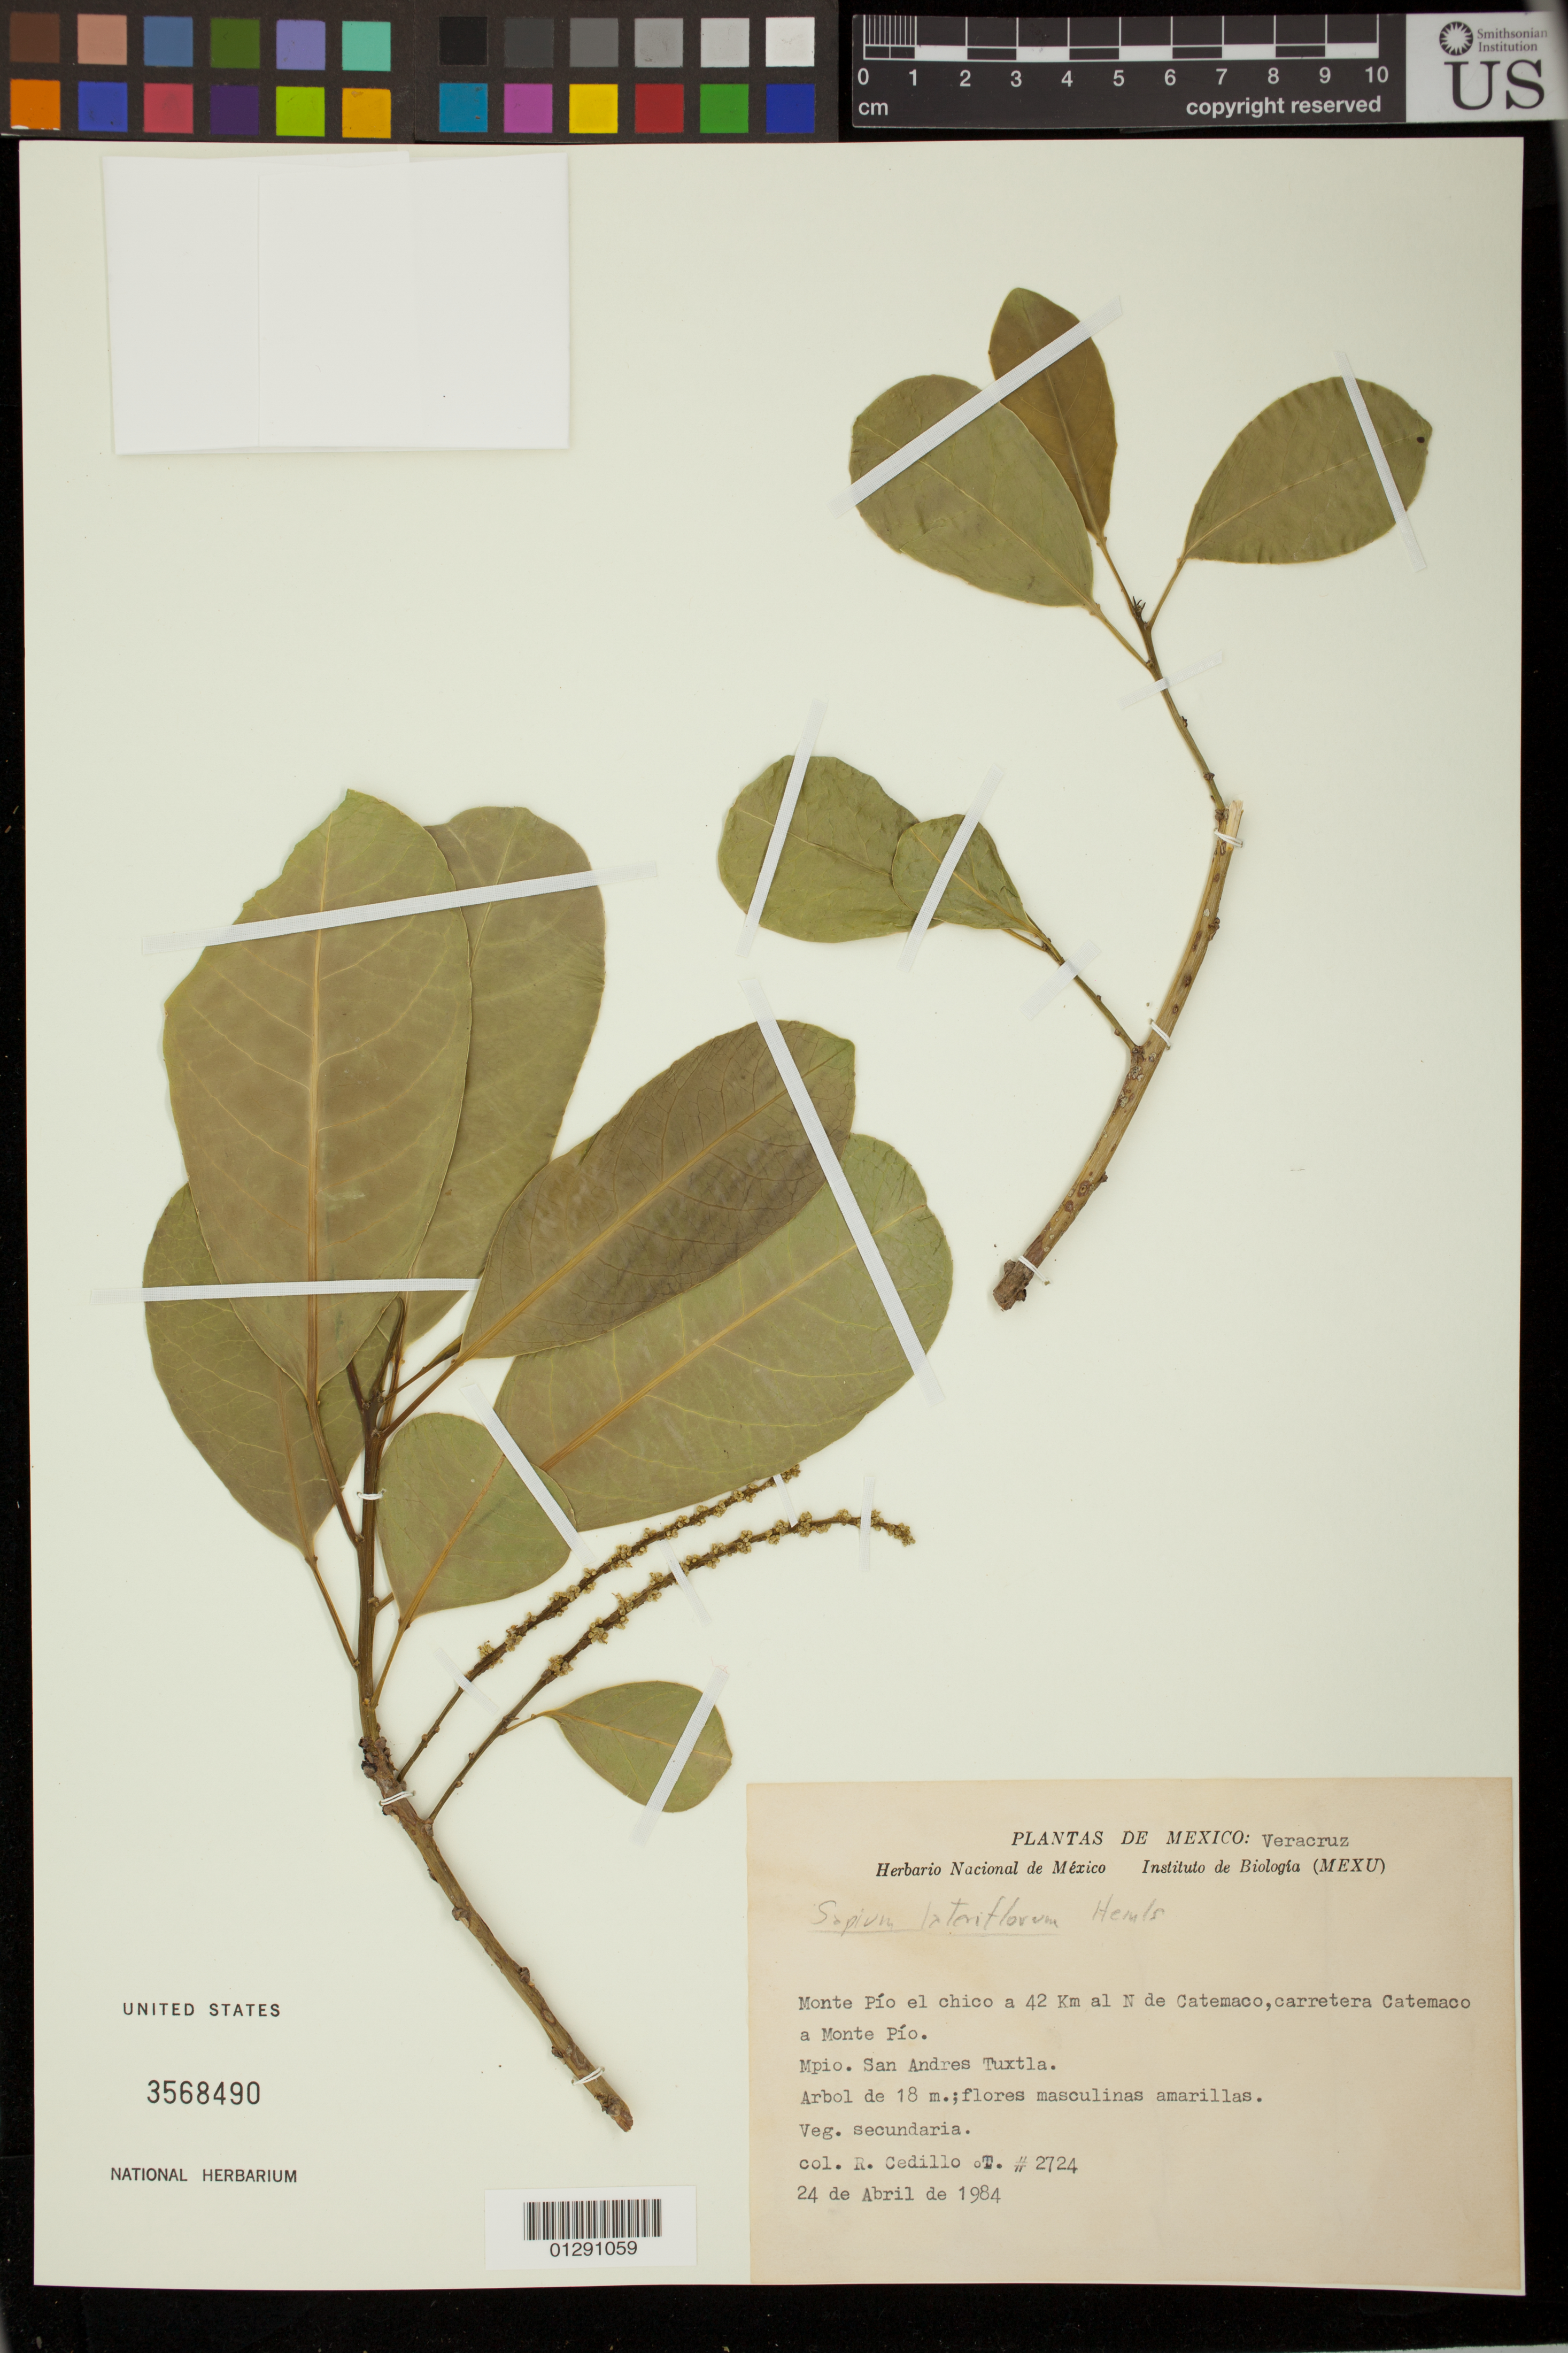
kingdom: Plantae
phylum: Tracheophyta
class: Magnoliopsida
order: Malpighiales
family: Euphorbiaceae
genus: Sapium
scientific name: Sapium lateriflorum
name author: Hemsl.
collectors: R. Cedillo T.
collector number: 2724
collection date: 1984-04-24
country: Mexico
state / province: Veracruz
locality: Monte Pio el chico a 42 km al N de Catemaco, carretera Catemacoa Monte Pio.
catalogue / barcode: US 3568490